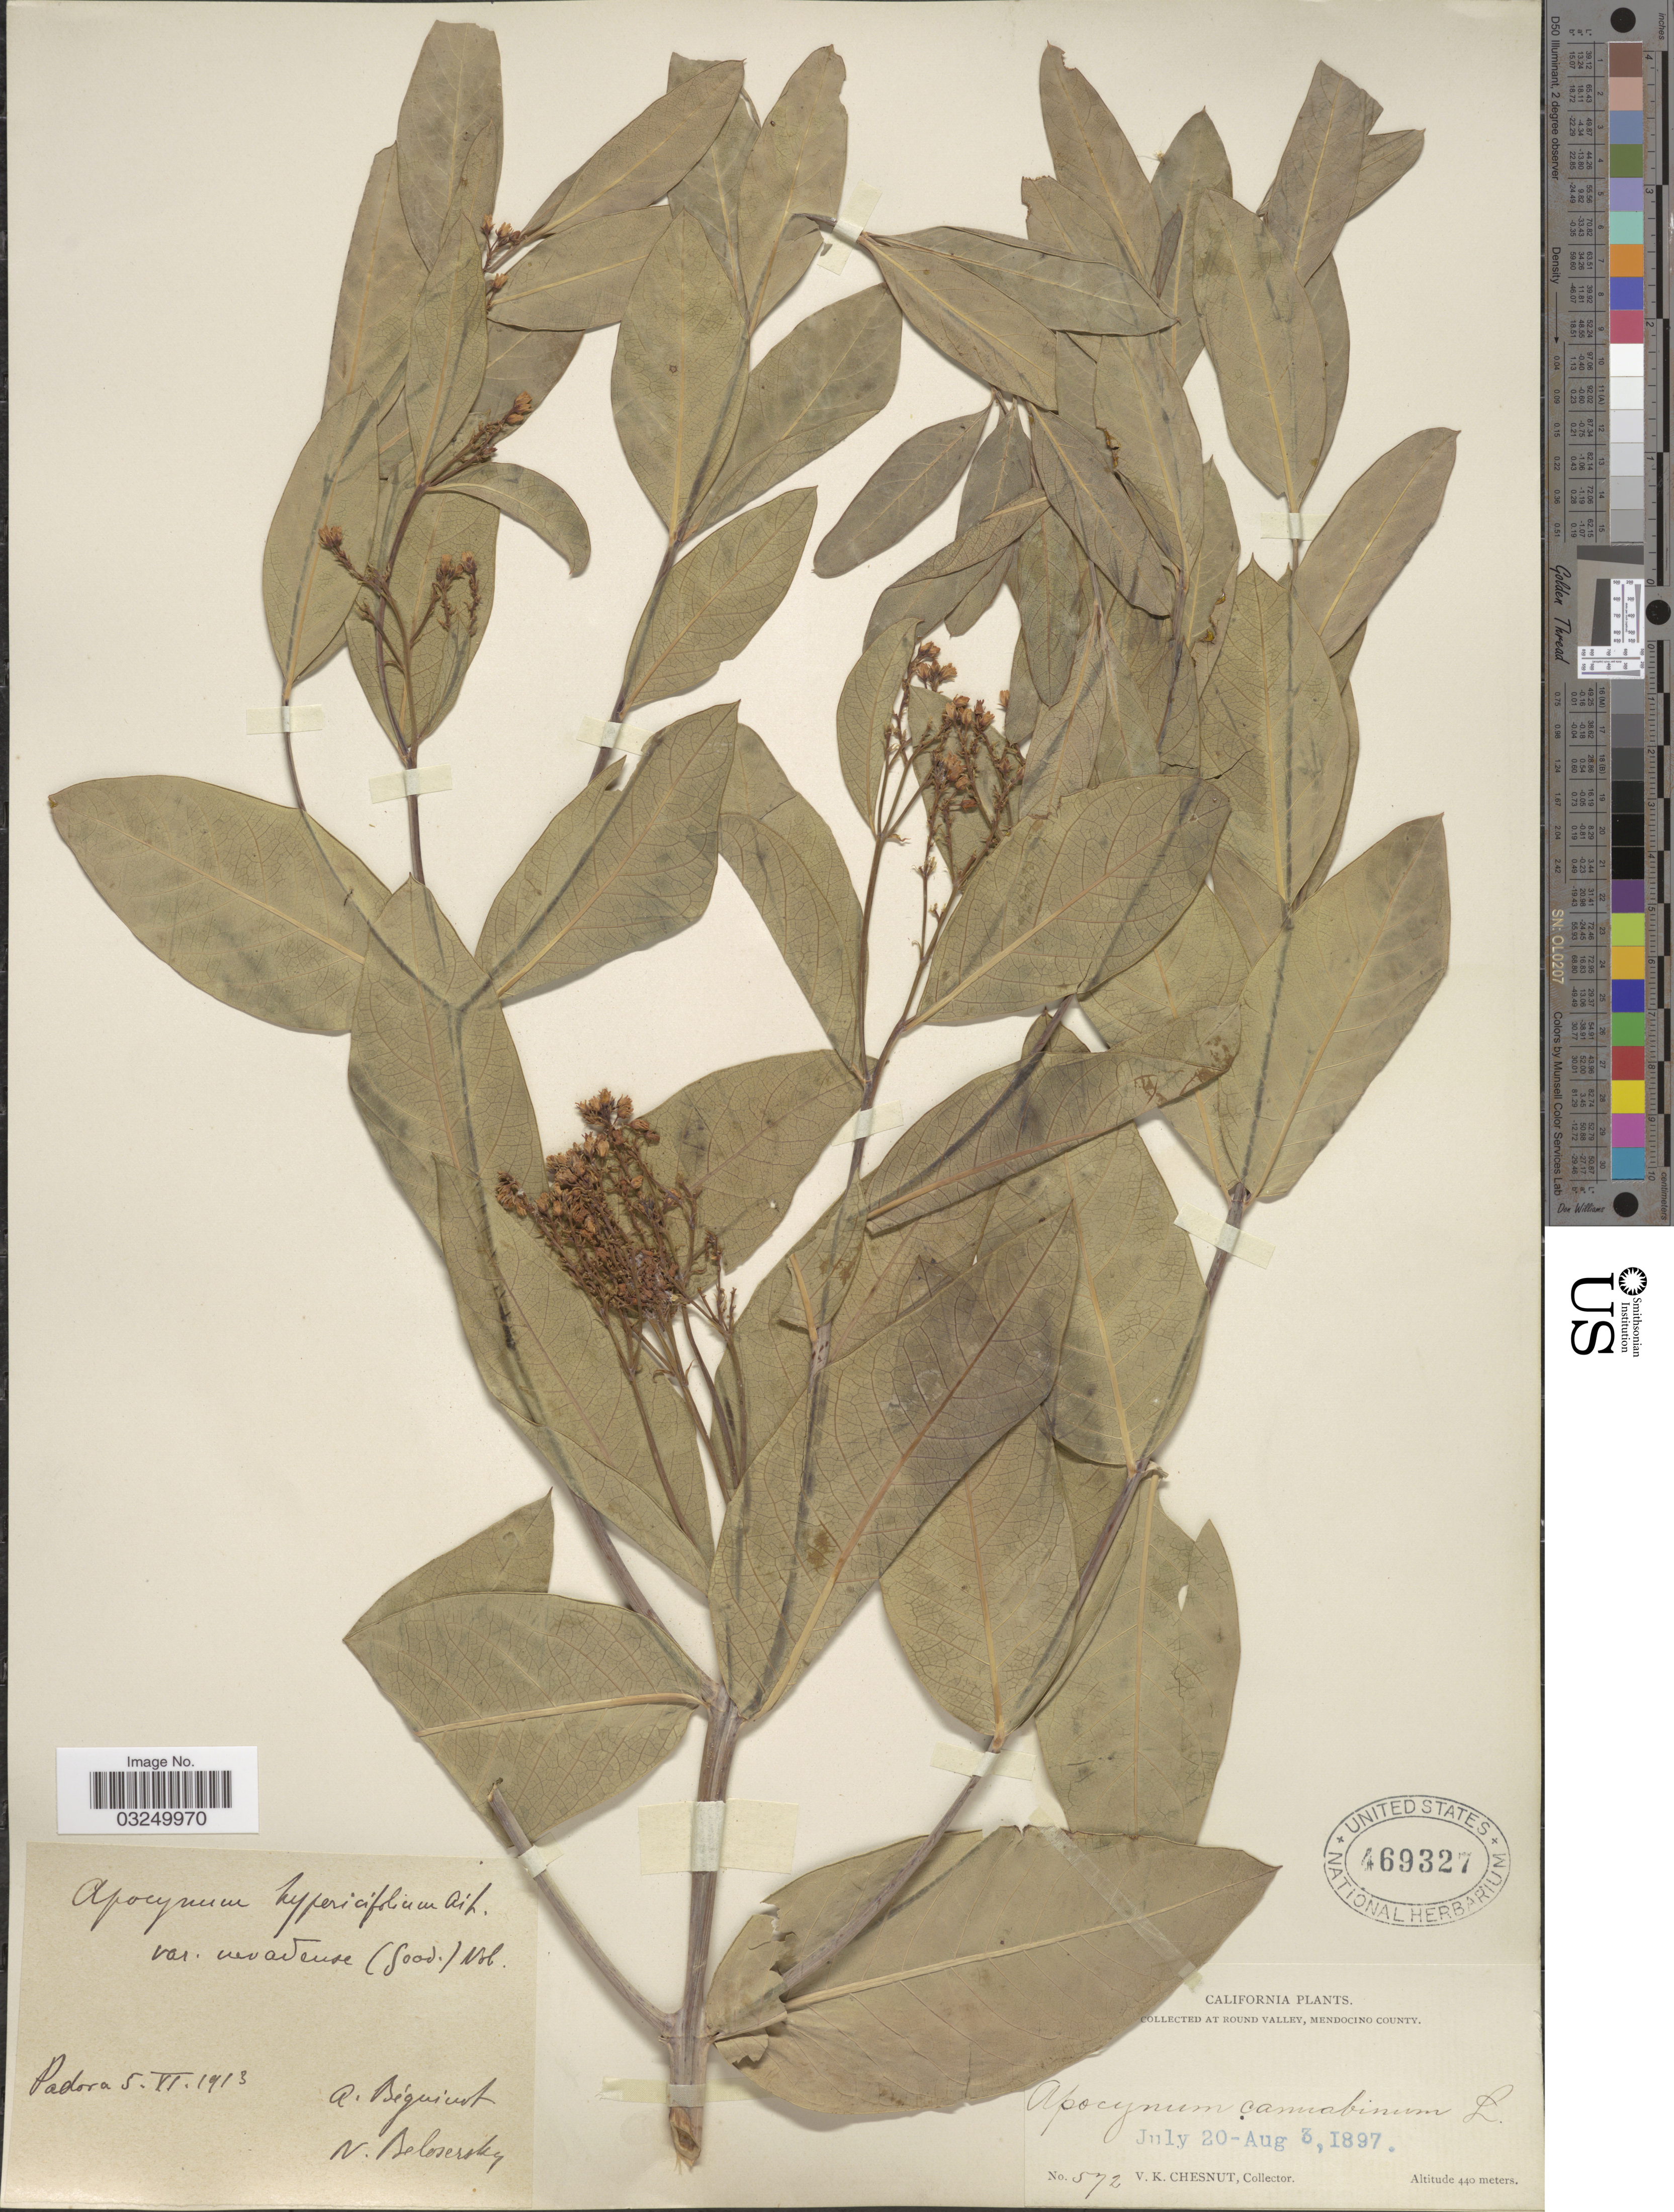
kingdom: Plantae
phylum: Tracheophyta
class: Magnoliopsida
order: Gentianales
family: Apocynaceae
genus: Apocynum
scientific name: Apocynum nevadense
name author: Goodd.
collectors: V. K. Chestnut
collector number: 572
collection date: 1897-07-20/1897-08-03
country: United States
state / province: California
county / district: Mendocino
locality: At Round Valley, Mendocino County.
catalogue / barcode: US 469327